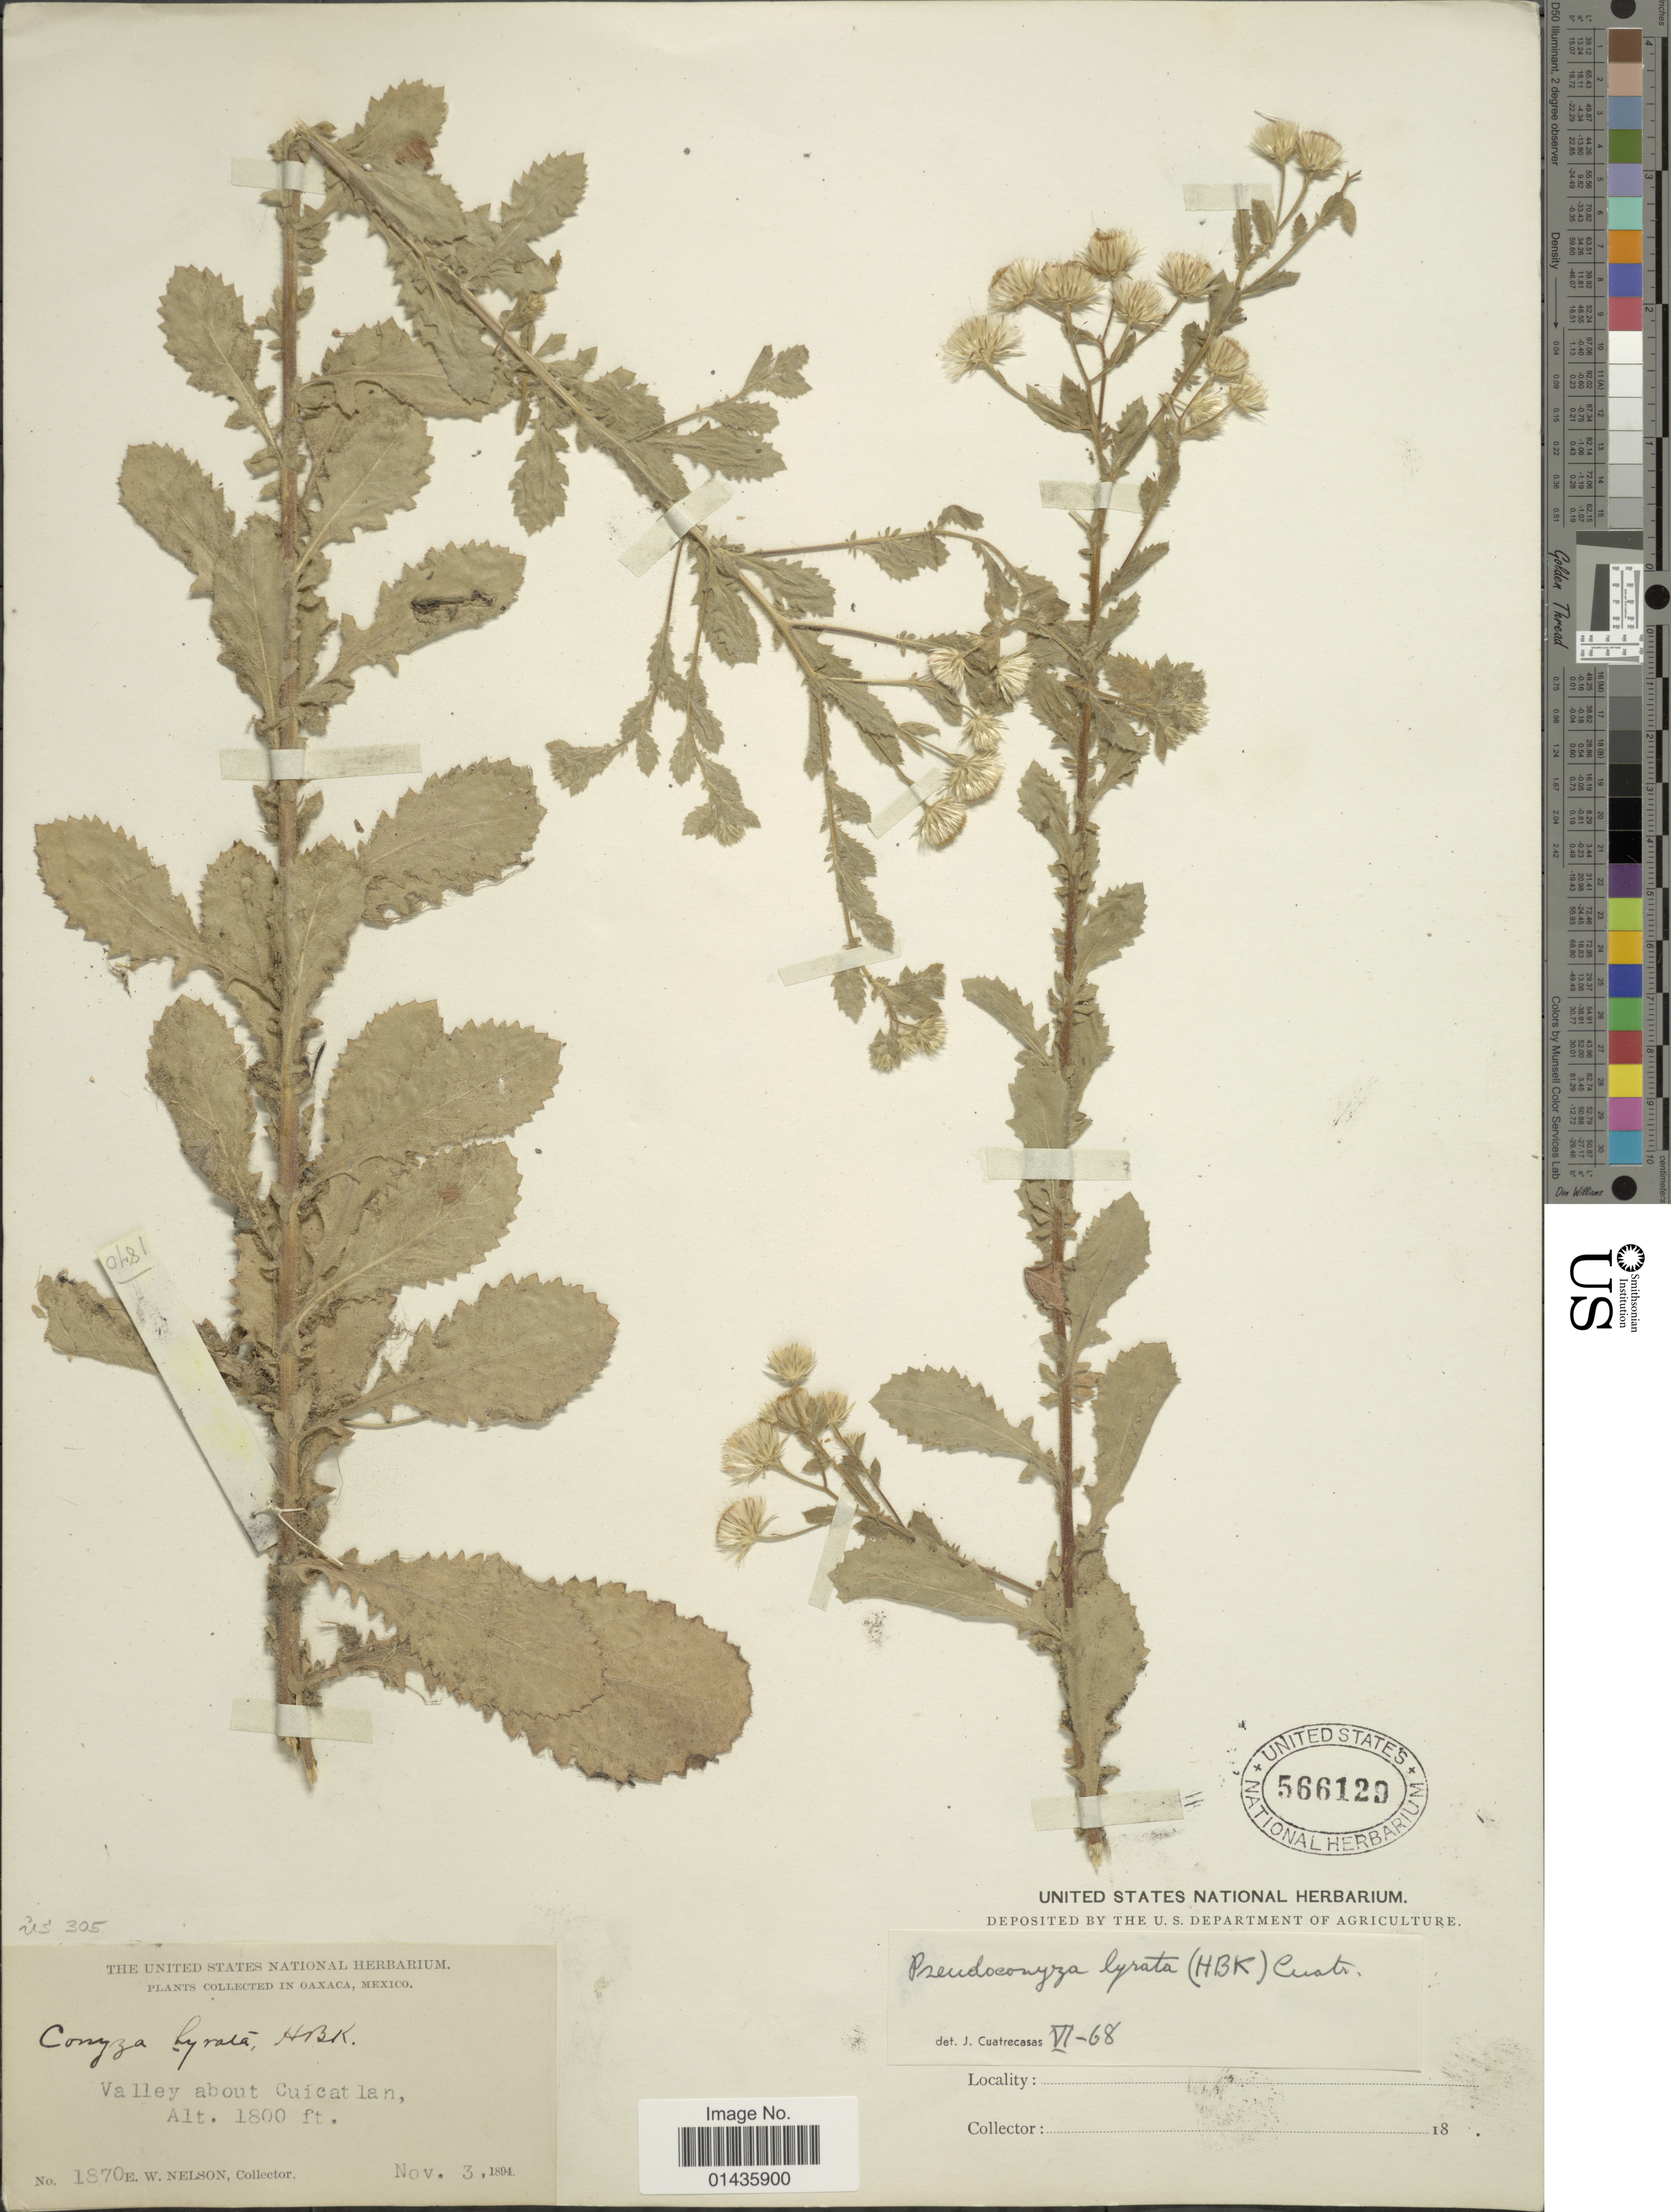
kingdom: Plantae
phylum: Tracheophyta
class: Magnoliopsida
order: Asterales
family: Asteraceae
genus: Pseudoconyza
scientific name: Pseudoconyza lyrata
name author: (Kunth) Cuatrec.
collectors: E. W. Nelson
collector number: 1870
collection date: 1894-11-03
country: Mexico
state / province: Oaxaca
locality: Valley about Cuicatlan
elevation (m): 549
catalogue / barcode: US 566129